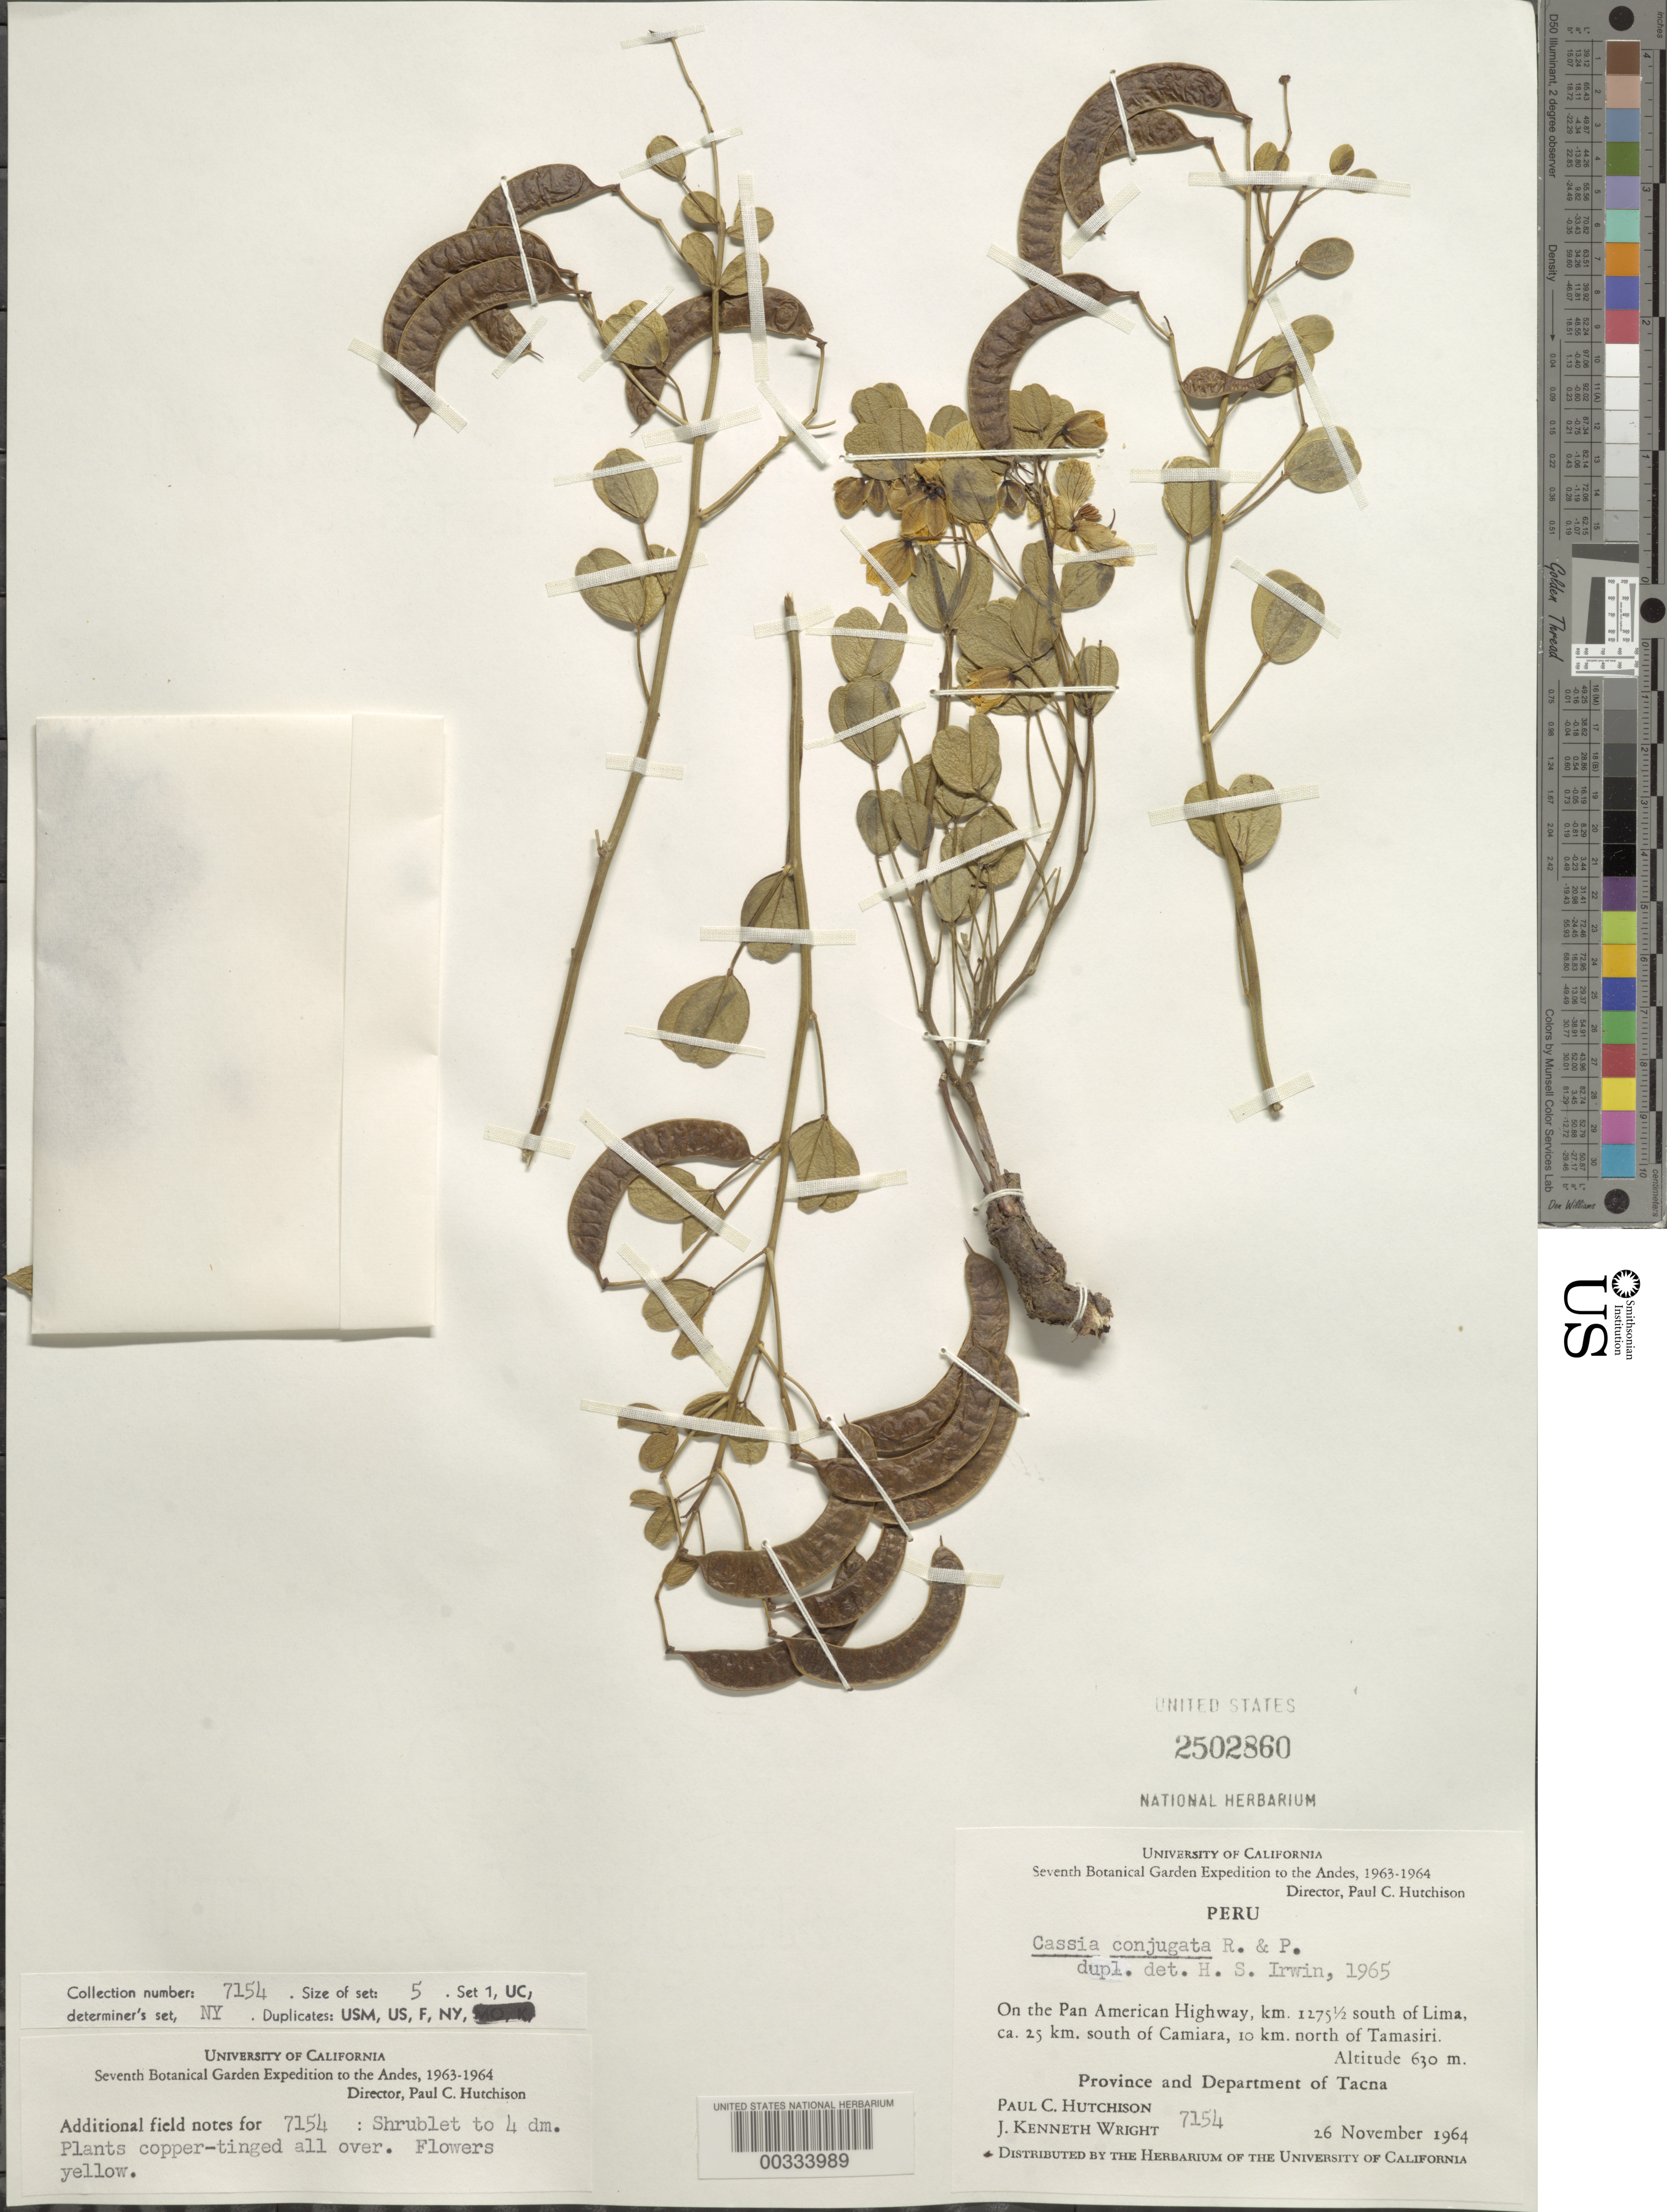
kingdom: Plantae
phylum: Tracheophyta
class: Magnoliopsida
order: Fabales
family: Fabaceae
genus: Senna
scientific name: Senna brongniartii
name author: (Gaudich.) H.S. Irwin & Barneby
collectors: P. C. Hutchison & J. K. Wright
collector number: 7154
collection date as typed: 26 Nov 1964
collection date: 1964-11-26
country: Peru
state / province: Tacna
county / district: Tacna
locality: On pan american hwy, km 127.5 S of lima, ca 25 km s of camiara, 10 km n of tamasiri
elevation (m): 630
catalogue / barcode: US 2502860